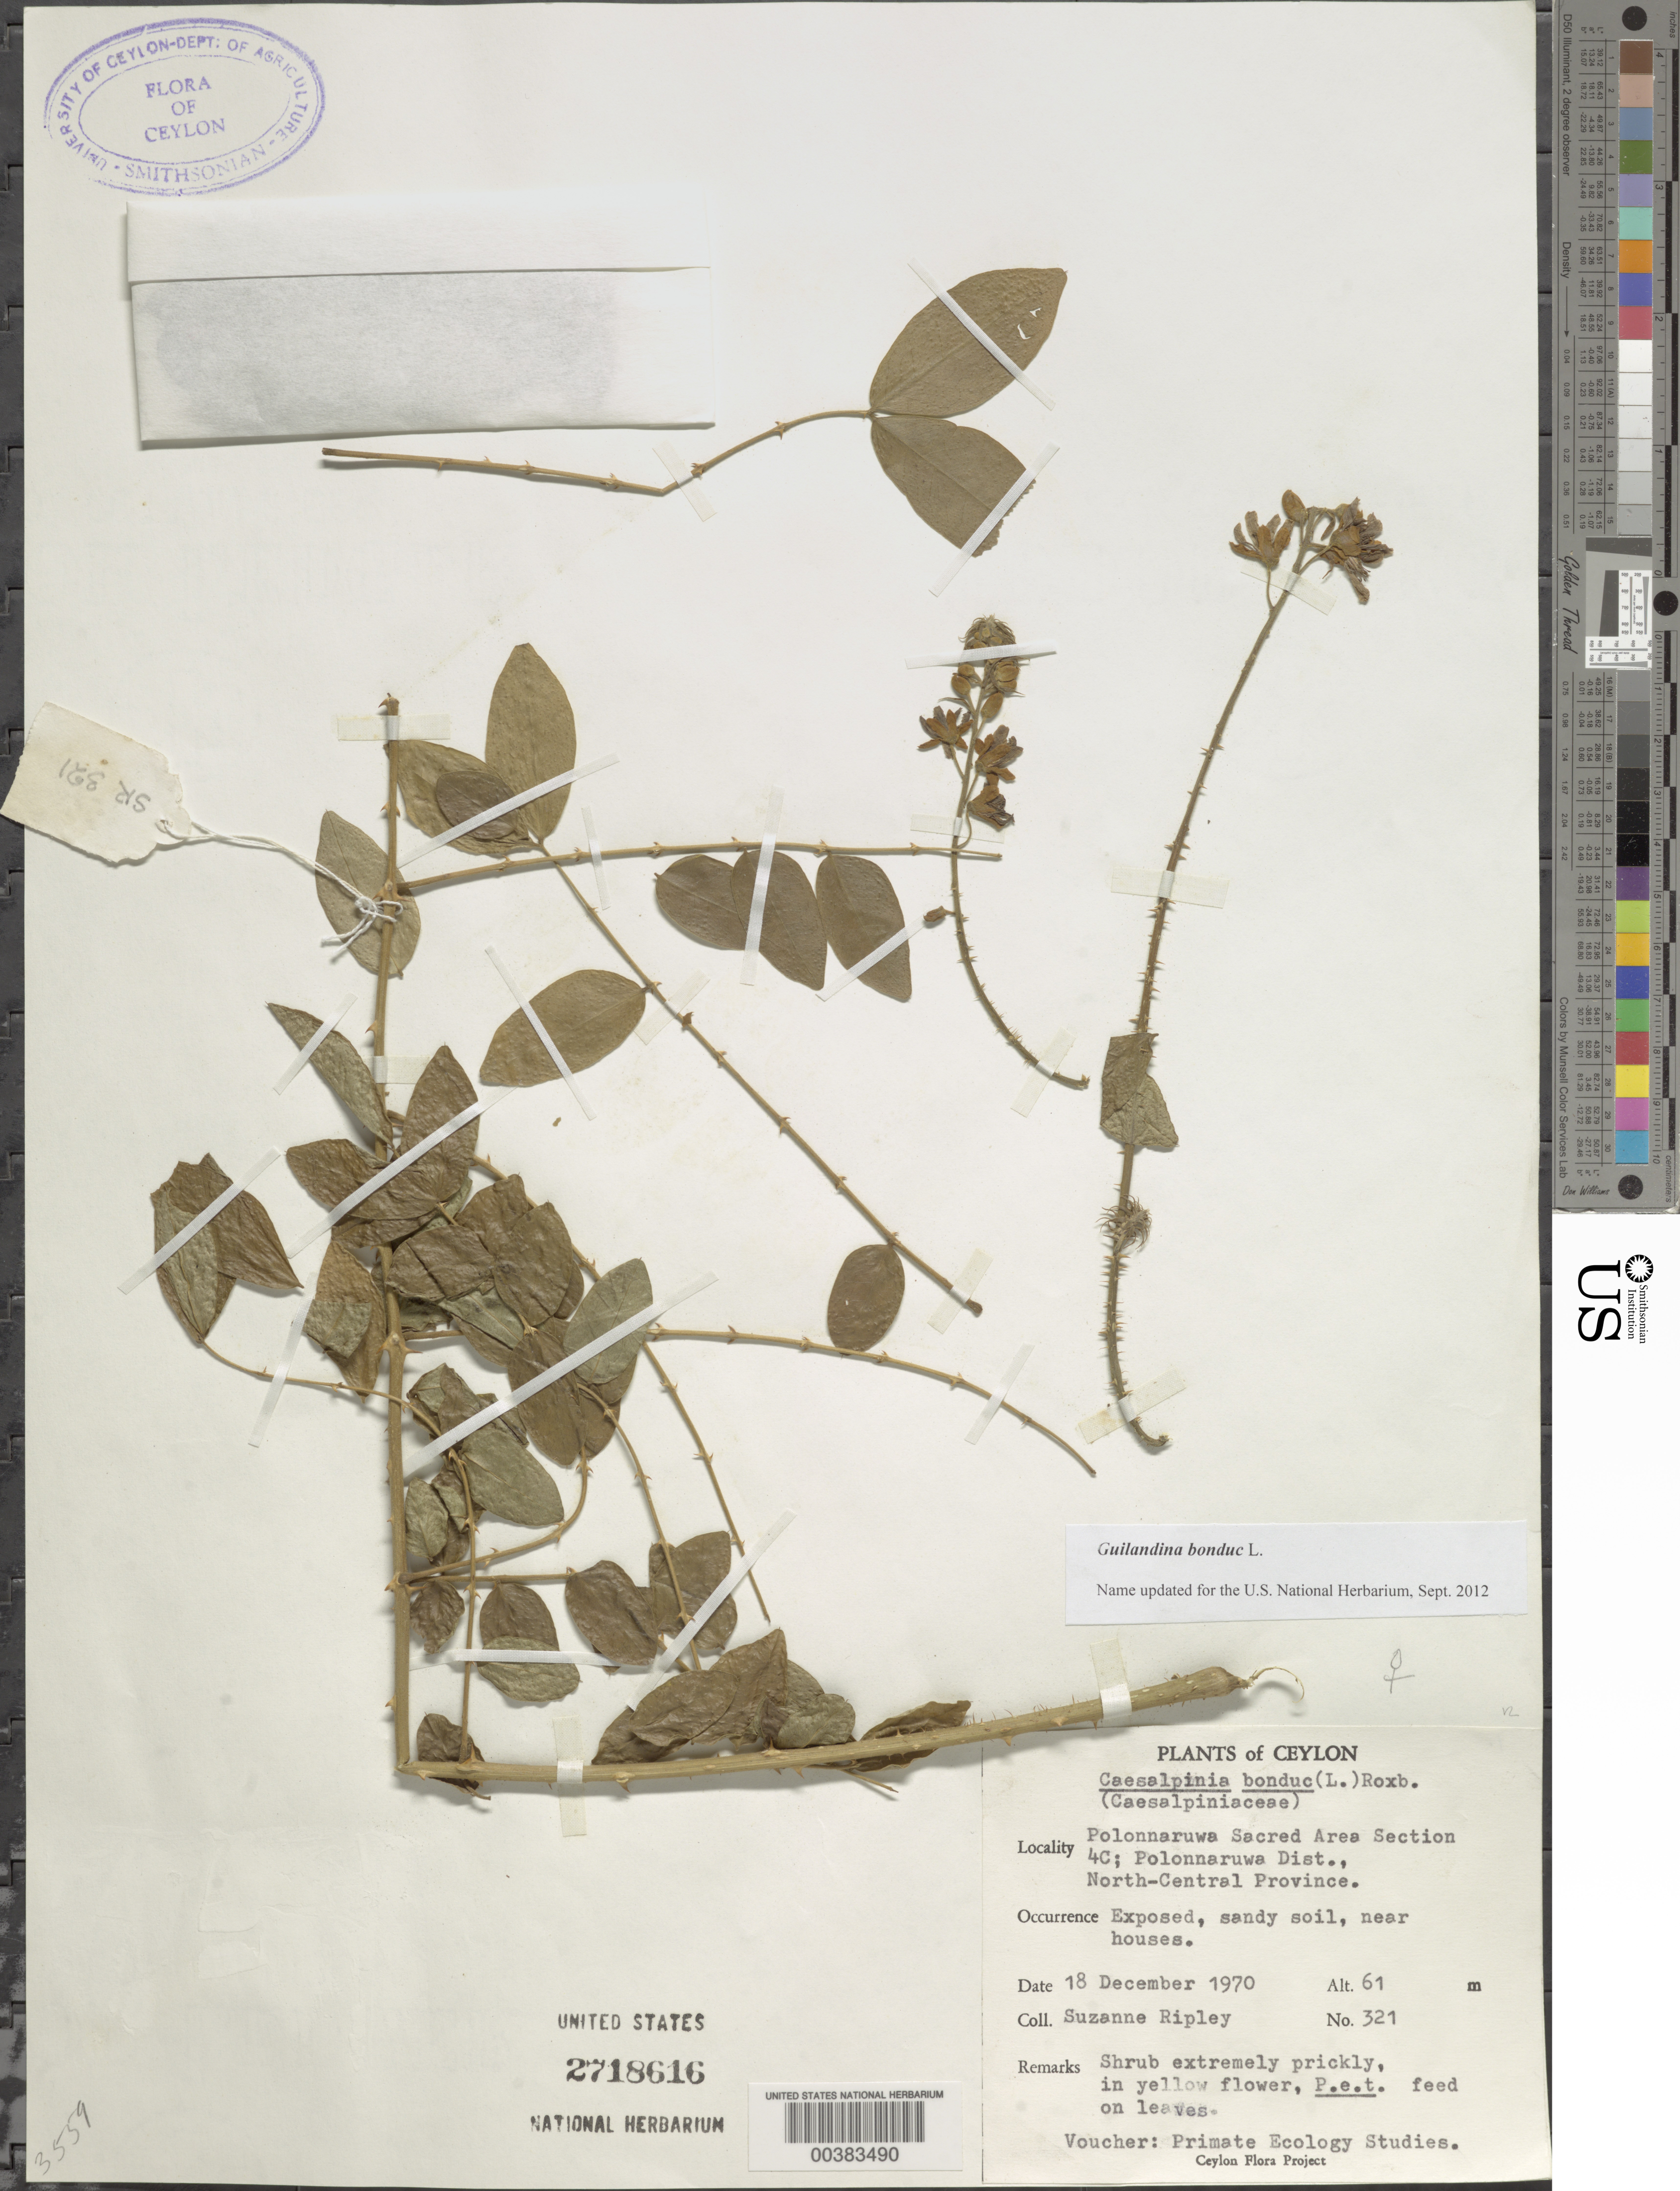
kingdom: Plantae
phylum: Tracheophyta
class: Magnoliopsida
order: Fabales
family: Fabaceae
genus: Guilandina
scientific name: Guilandina bonduc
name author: L.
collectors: S. Ripley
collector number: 321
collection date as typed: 18 Dec 1970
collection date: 1970-12-18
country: Sri Lanka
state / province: North Central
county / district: Polonnaruwa Dist.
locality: Polonnaruwa sacred area section 4c, near houses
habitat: Exposed, sandy soil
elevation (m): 61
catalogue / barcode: US 2718616